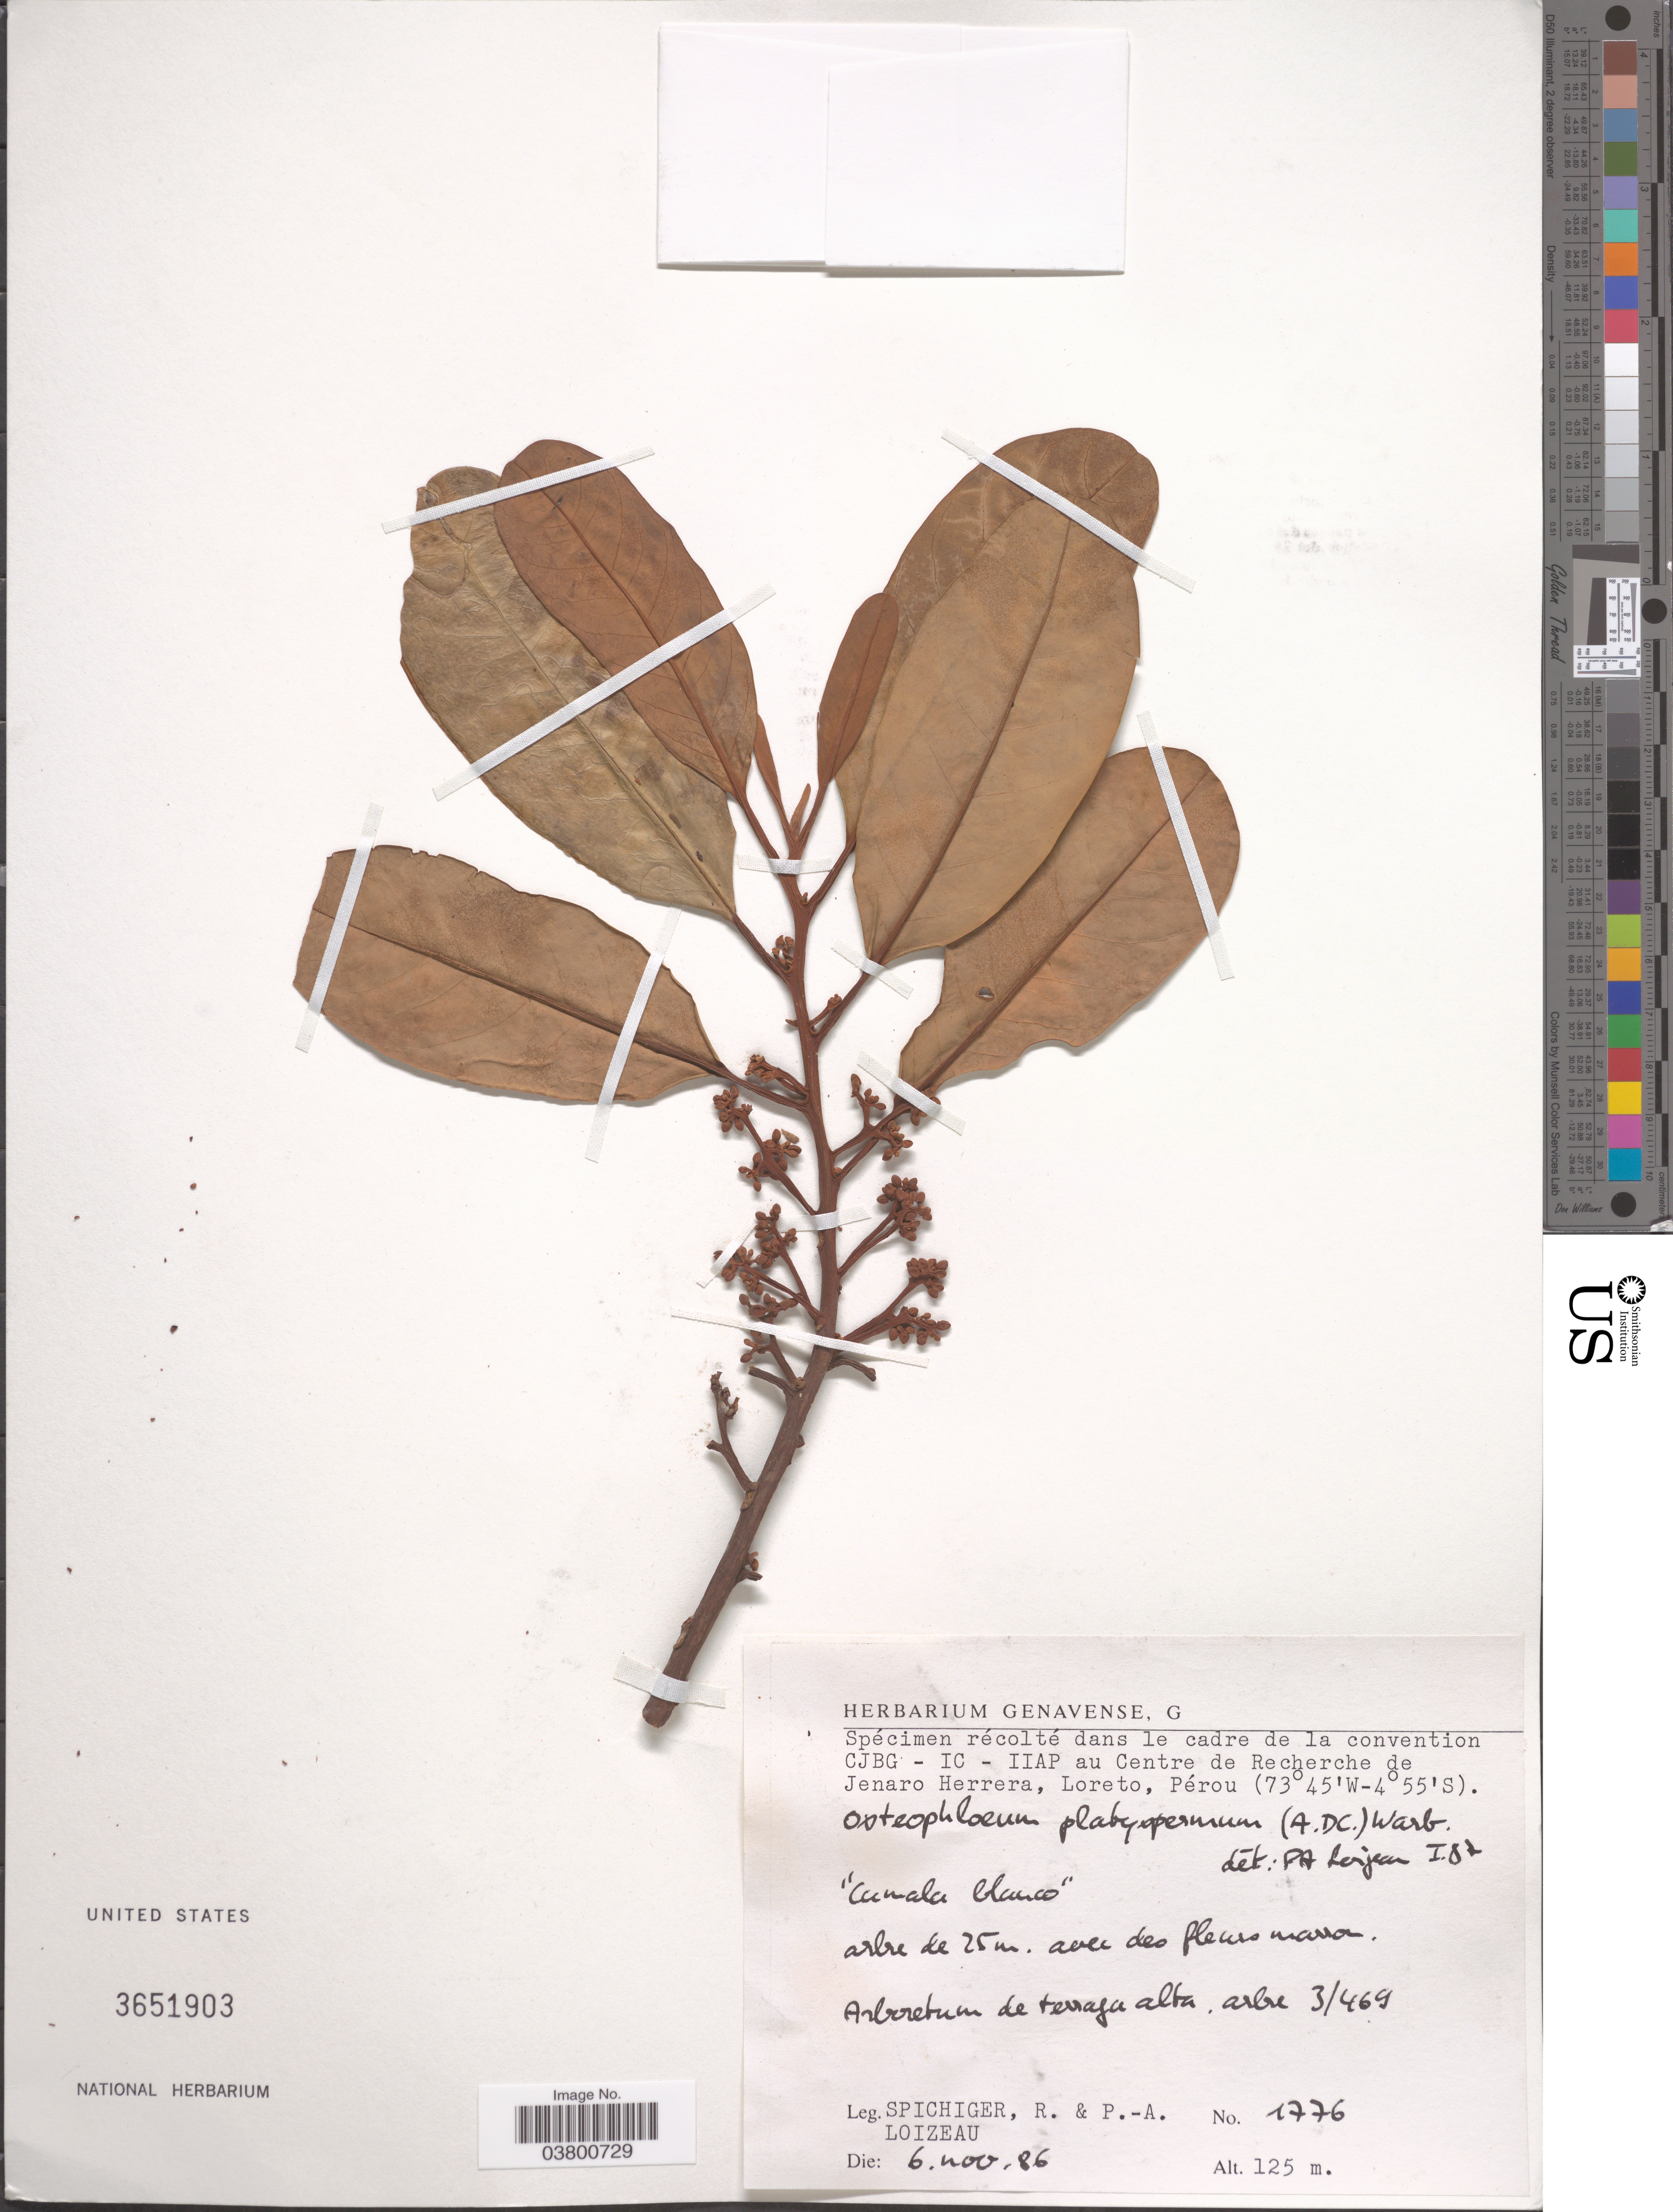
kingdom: Plantae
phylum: Tracheophyta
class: Magnoliopsida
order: Magnoliales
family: Myristicaceae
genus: Osteophloeum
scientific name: Osteophloeum platyspermum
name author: (A. DC.) Warb.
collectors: R. Spichiger & P. Loizeau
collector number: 1776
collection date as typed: Transcribed d/m/y: 6/11/86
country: Peru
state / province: Loreto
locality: Dans le cadre de la convention CJBG - IC - IIAP au Centre de Recherche de Jenaro Herrera, Pérou. [unsure placement] Arboretum de terraza alta. Arbre 3/469.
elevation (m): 125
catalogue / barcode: US 3651903